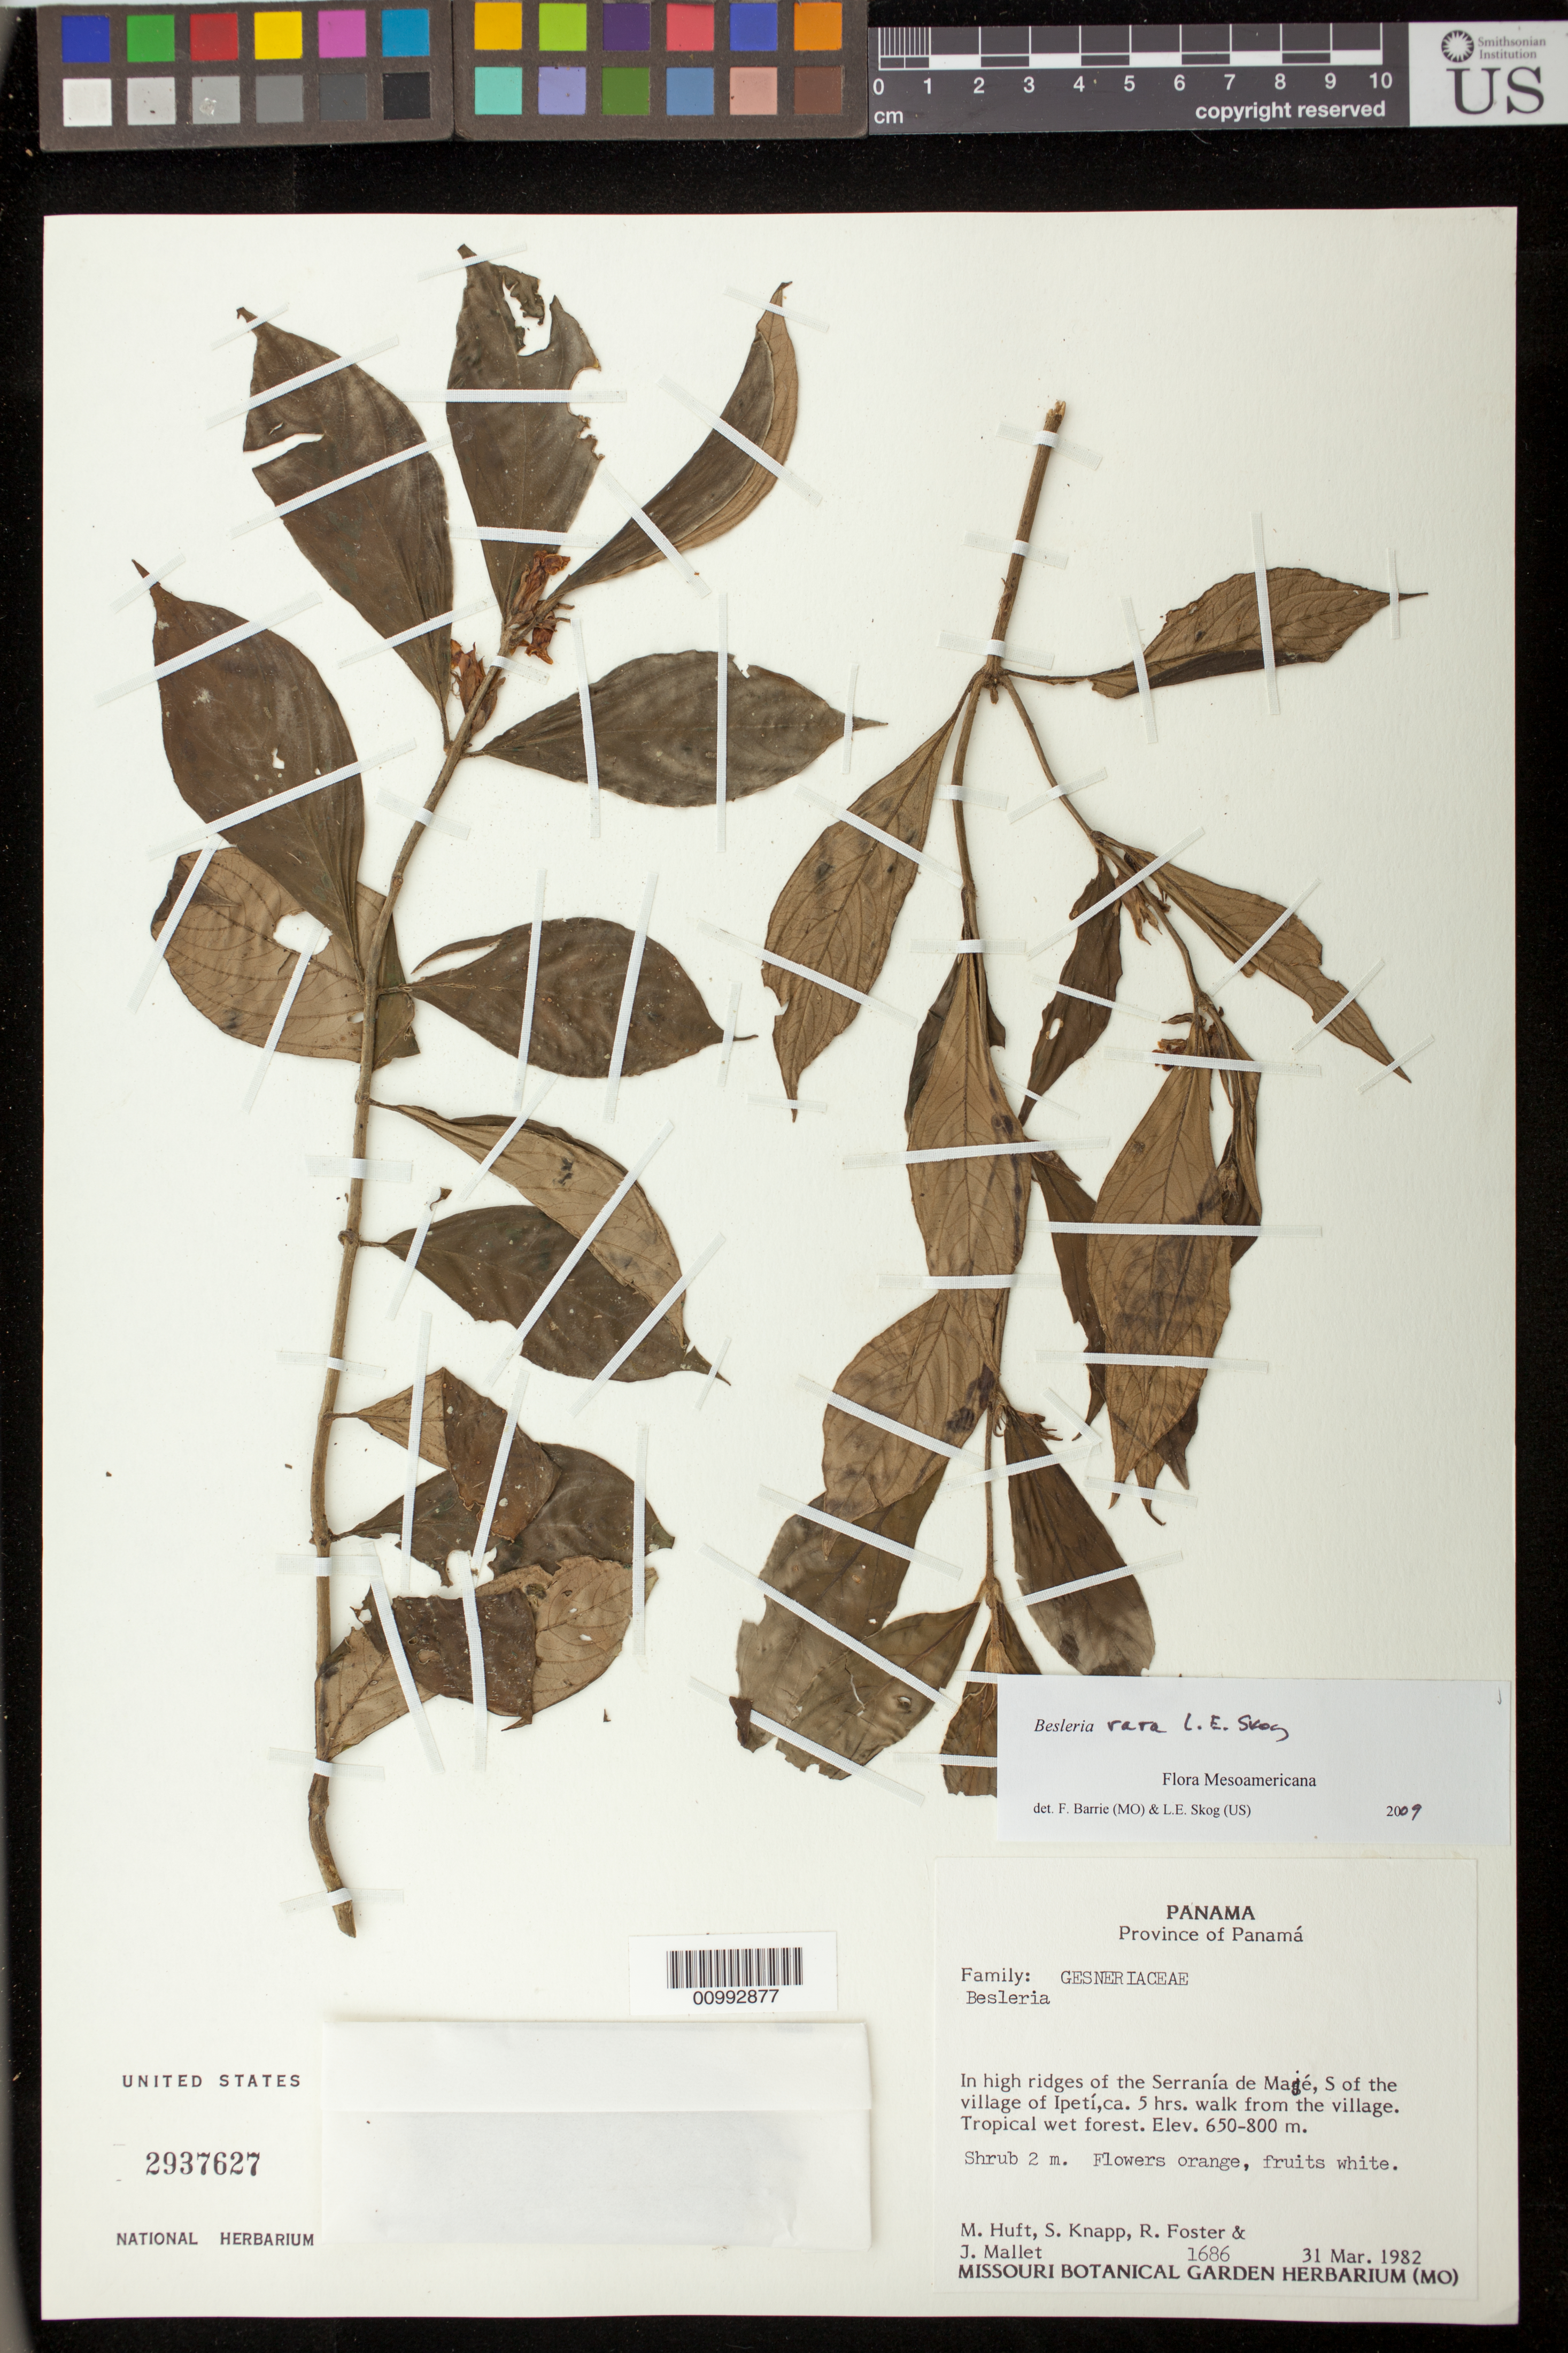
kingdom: Plantae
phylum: Tracheophyta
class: Magnoliopsida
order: Lamiales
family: Gesneriaceae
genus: Besleria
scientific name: Besleria rara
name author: L.E. Skog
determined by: Barrie, F. R.; Skog, Laurence E.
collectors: M. J. Huft, S. Knapp, R. Foster & J. Mallet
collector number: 1686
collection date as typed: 31 Mar 1982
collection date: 1982-03-31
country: Panama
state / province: Panamá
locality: In high ridges of the Serranía de Majé, S of the village of Ipetí, ca. 5 hrs. walk from the village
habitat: Tropical wet forest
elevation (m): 650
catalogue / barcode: US 2937627